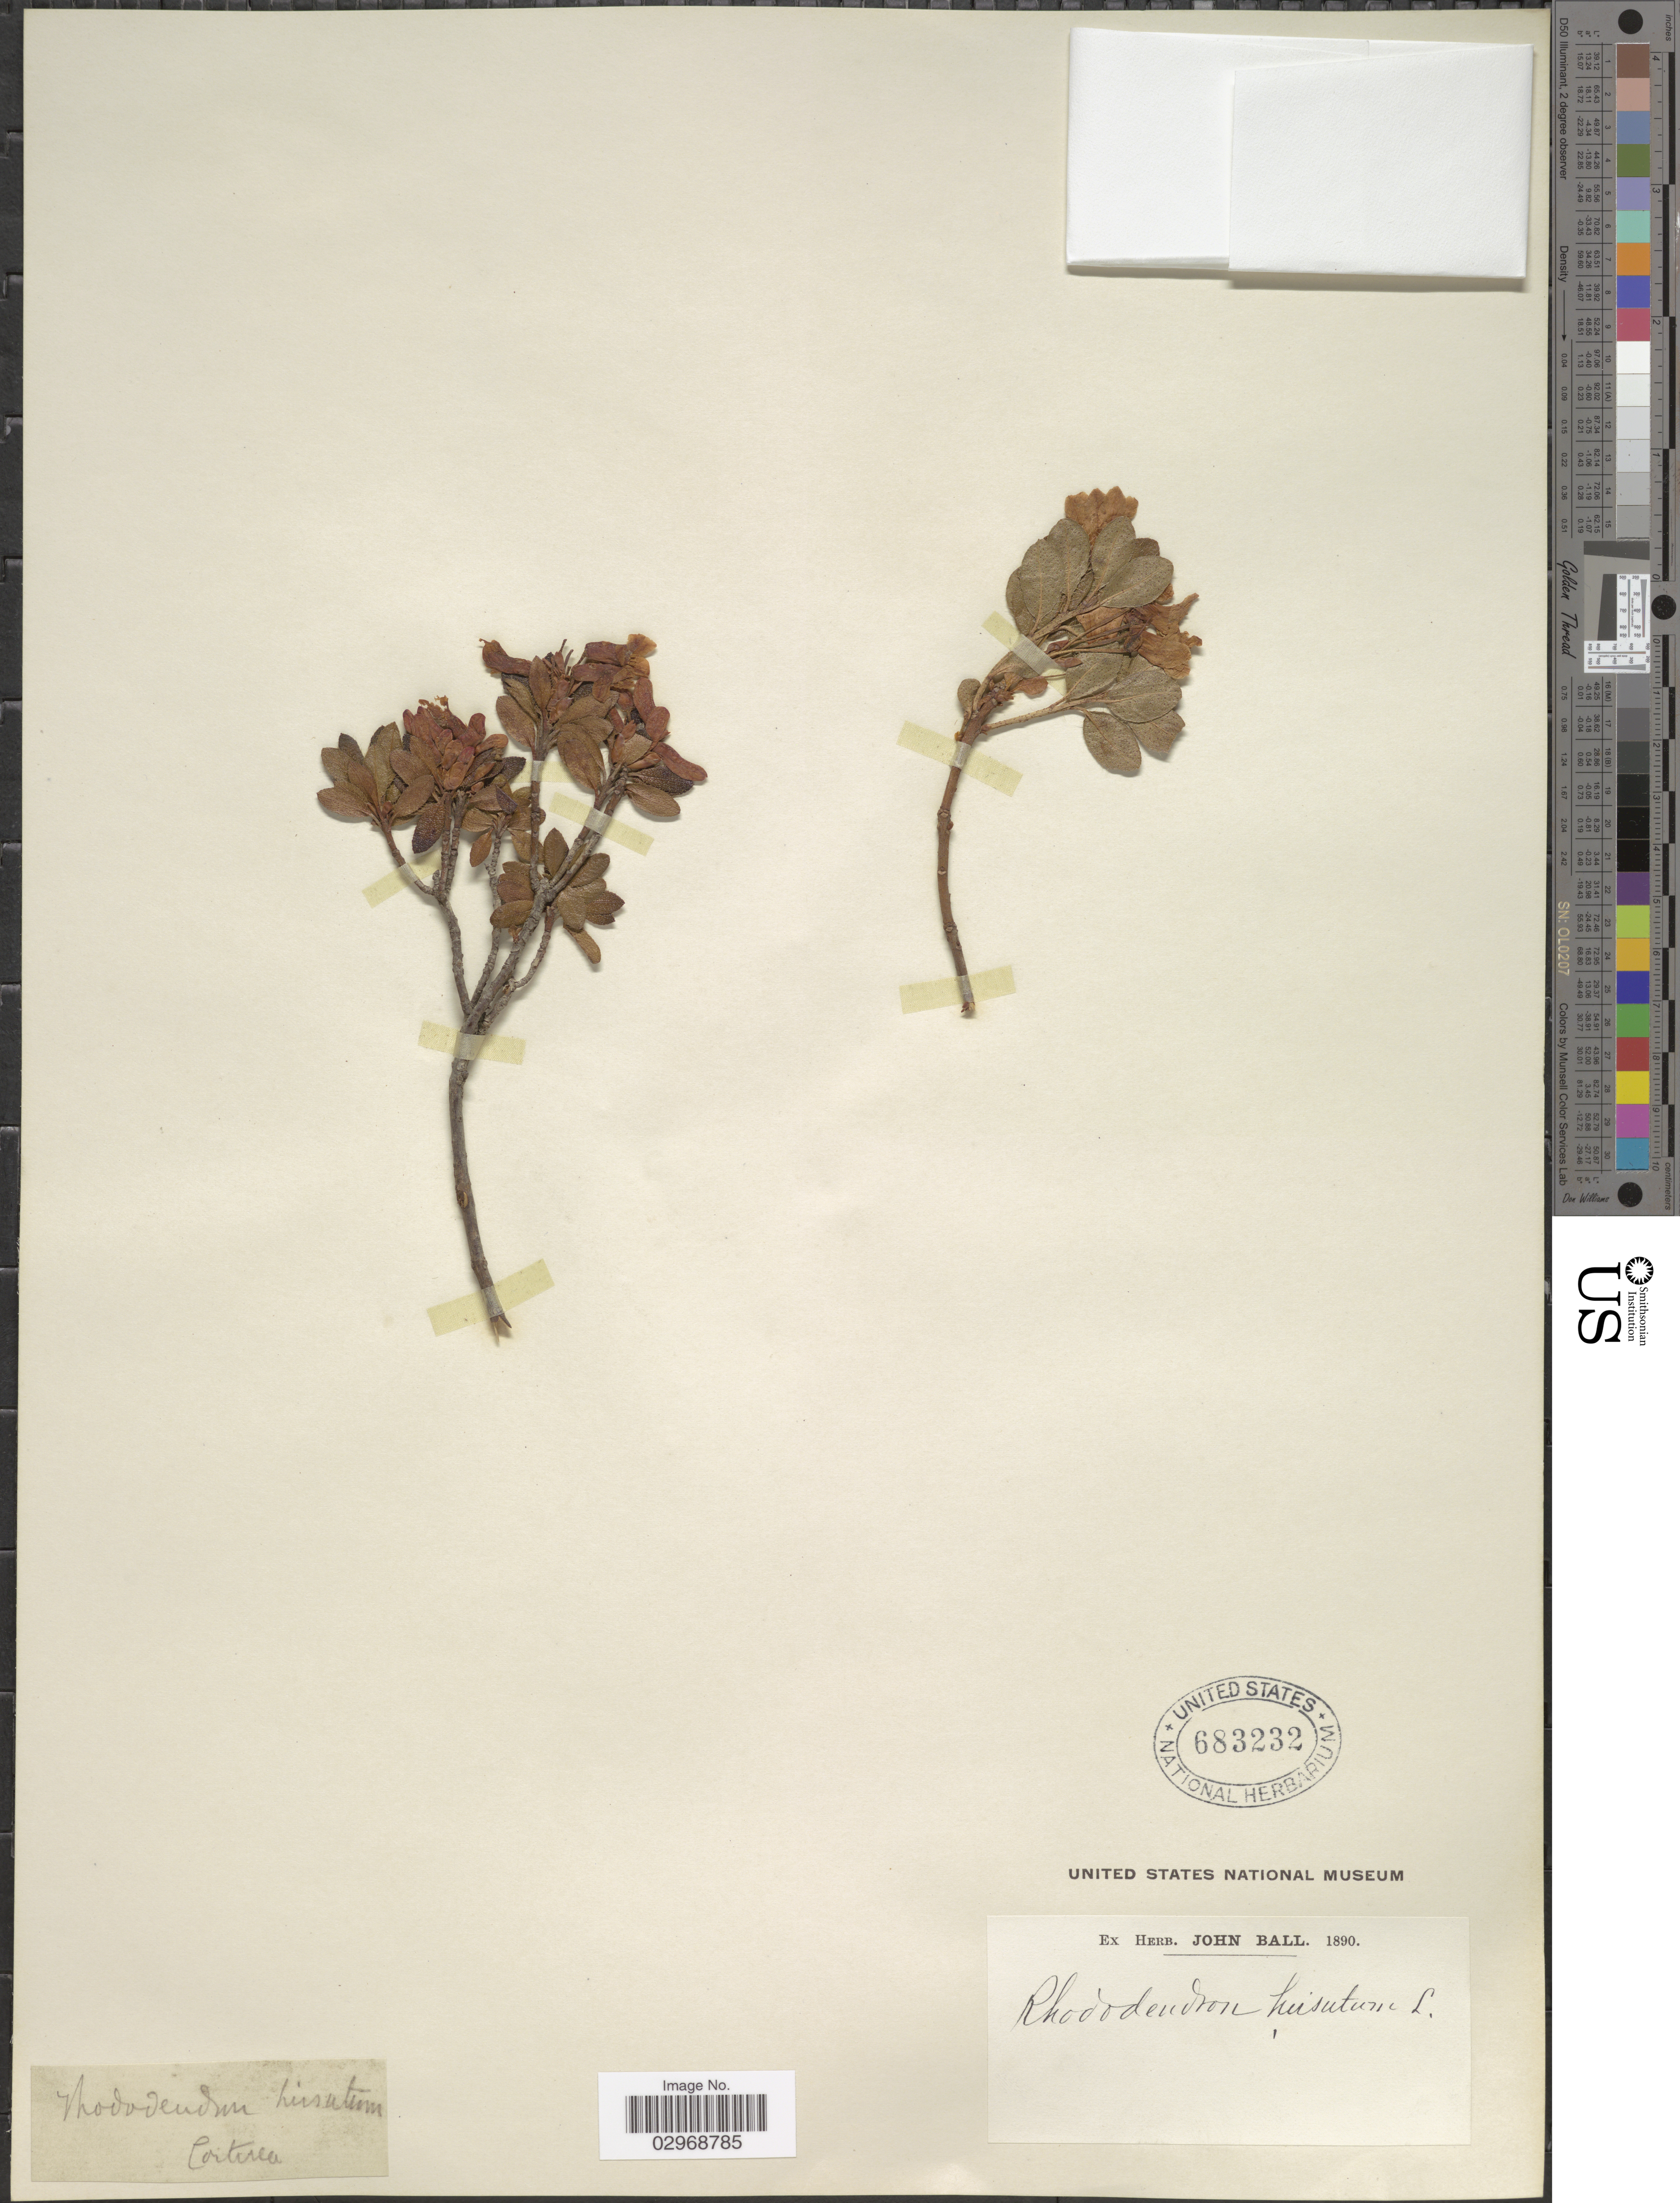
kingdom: Plantae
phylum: Tracheophyta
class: Magnoliopsida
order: Ericales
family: Ericaceae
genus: Rhododendron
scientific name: Rhododendron hirsutum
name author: L.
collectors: ex herb. John Ball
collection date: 1890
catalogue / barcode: US 683232